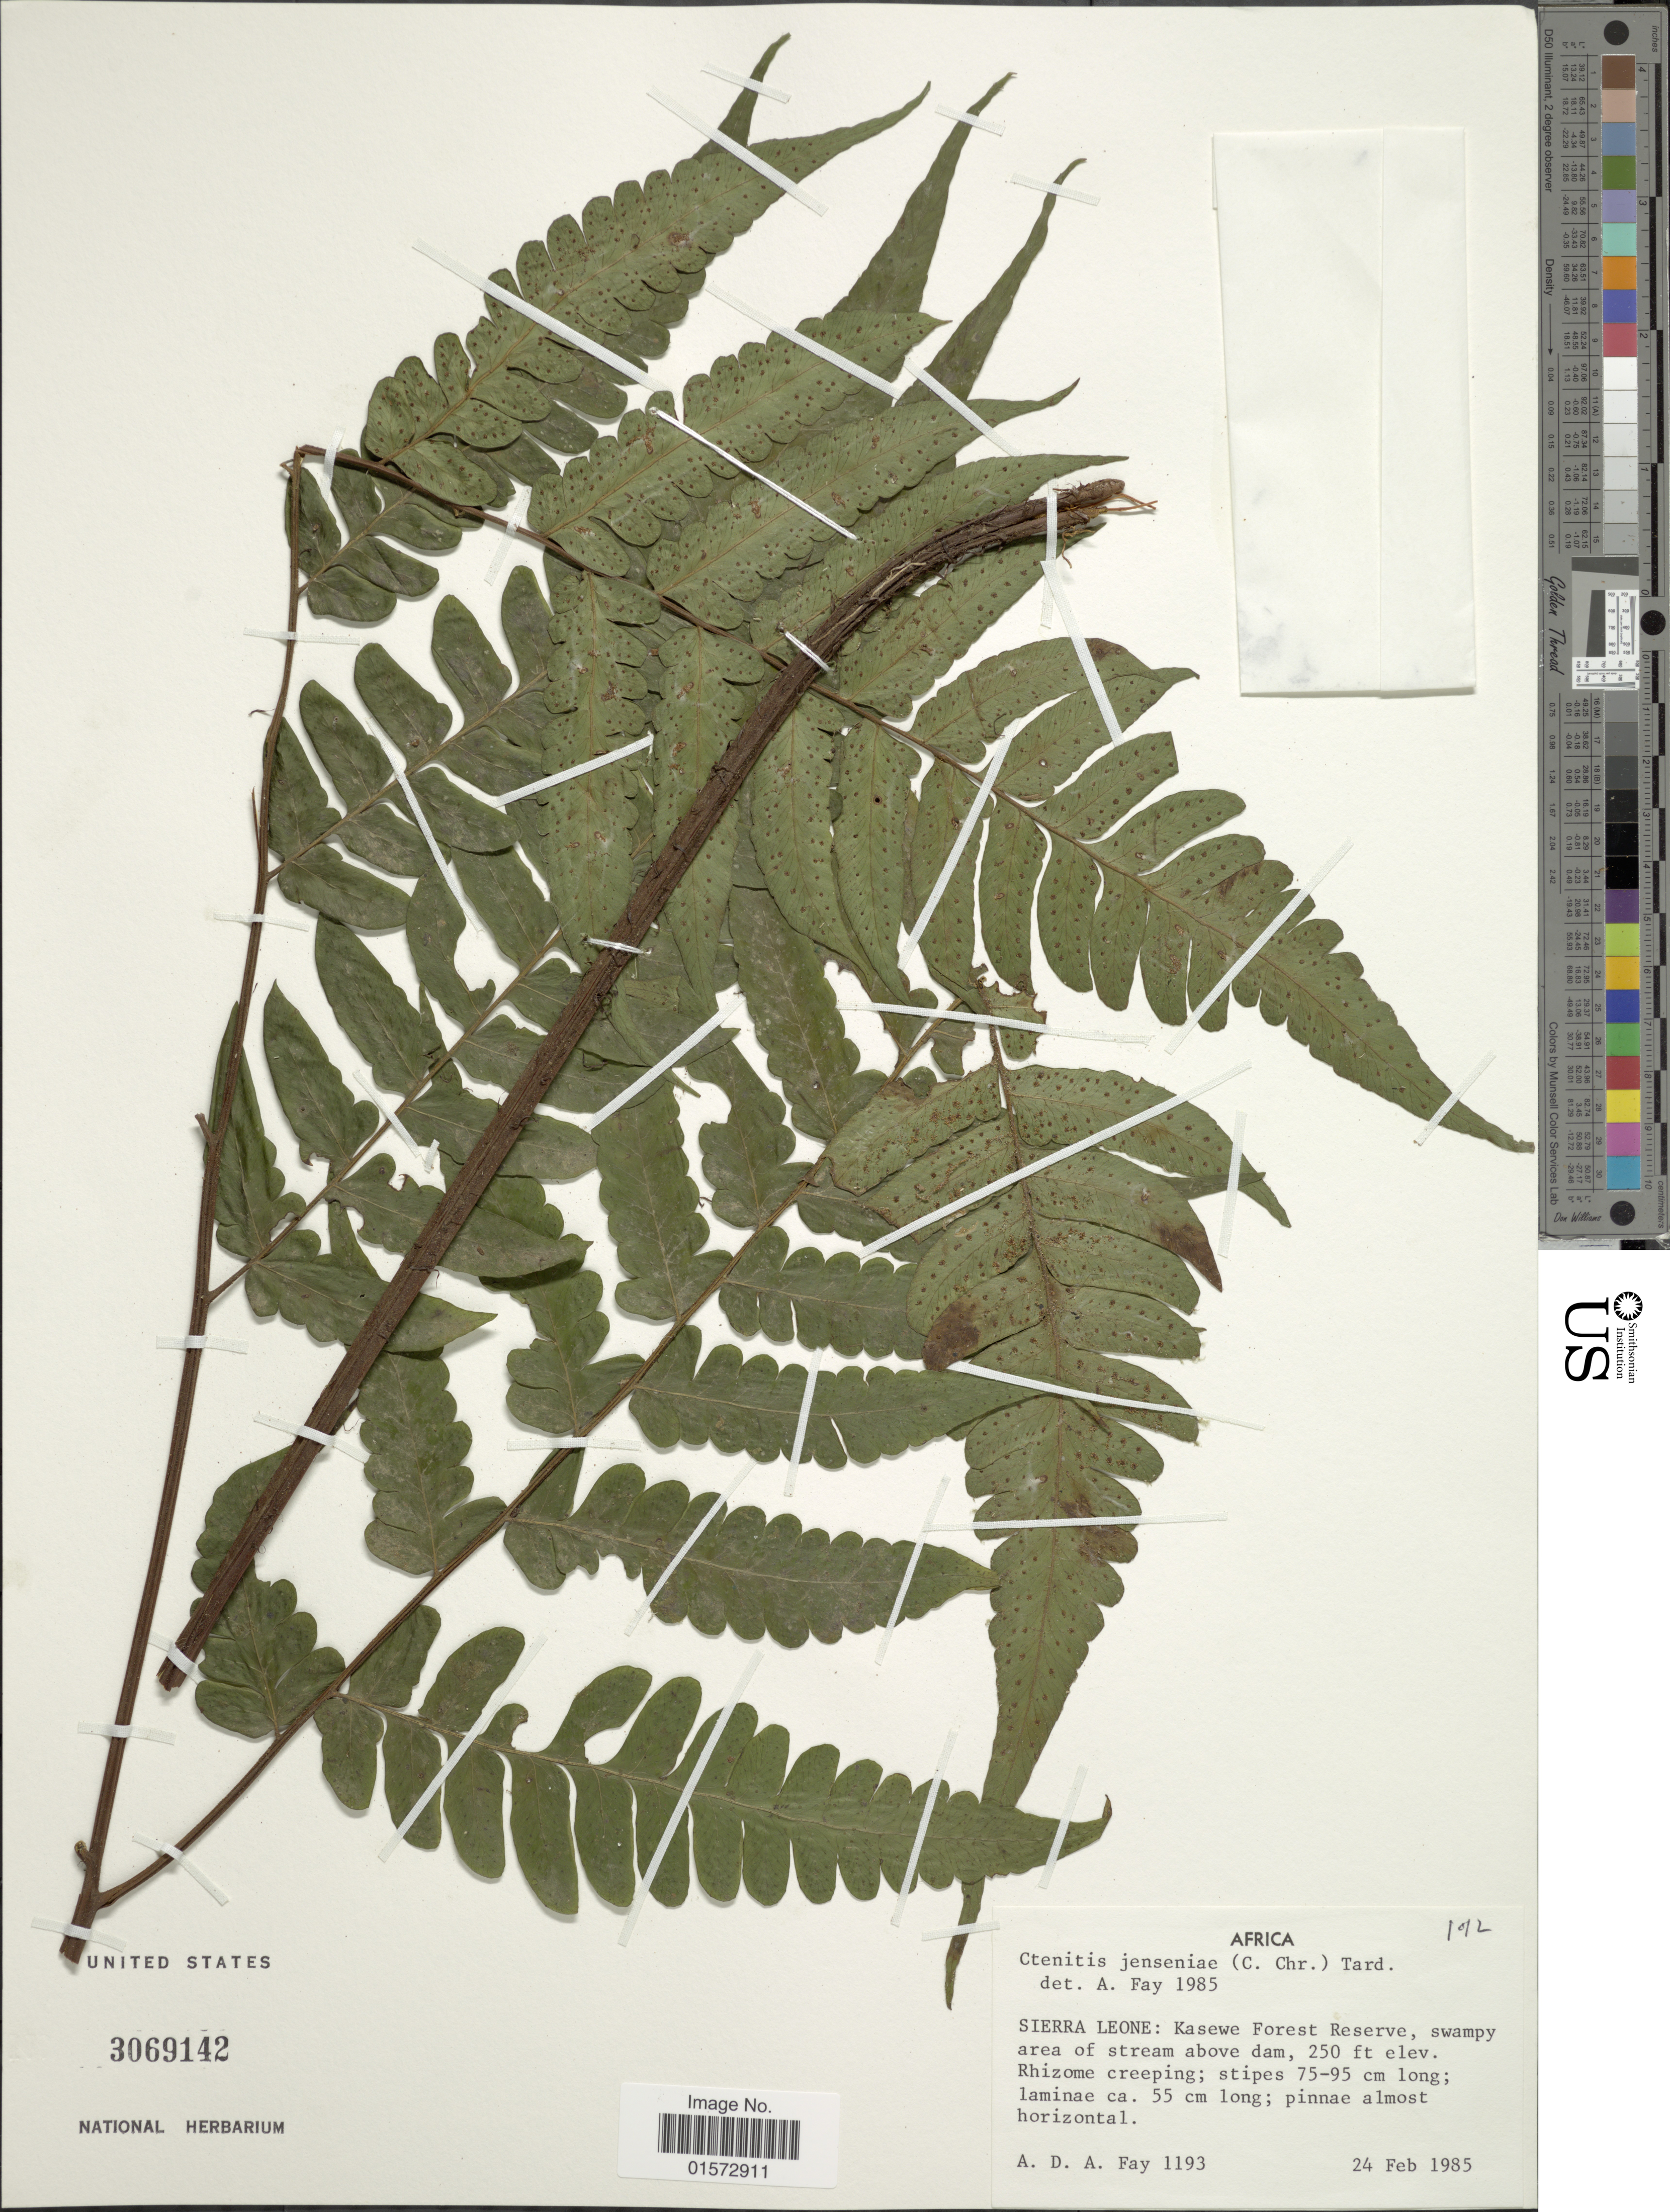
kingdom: Plantae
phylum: Tracheophyta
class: Polypodiopsida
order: Polypodiales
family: Tectariaceae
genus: Triplophyllum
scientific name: Triplophyllum jenseniae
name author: (C. Chr.)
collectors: A. Fay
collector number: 1193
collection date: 1985-02-24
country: Sierra Leone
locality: Africa, Kasewe Forest Reserve, swampy area of stream above dam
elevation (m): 76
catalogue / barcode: US 3069142